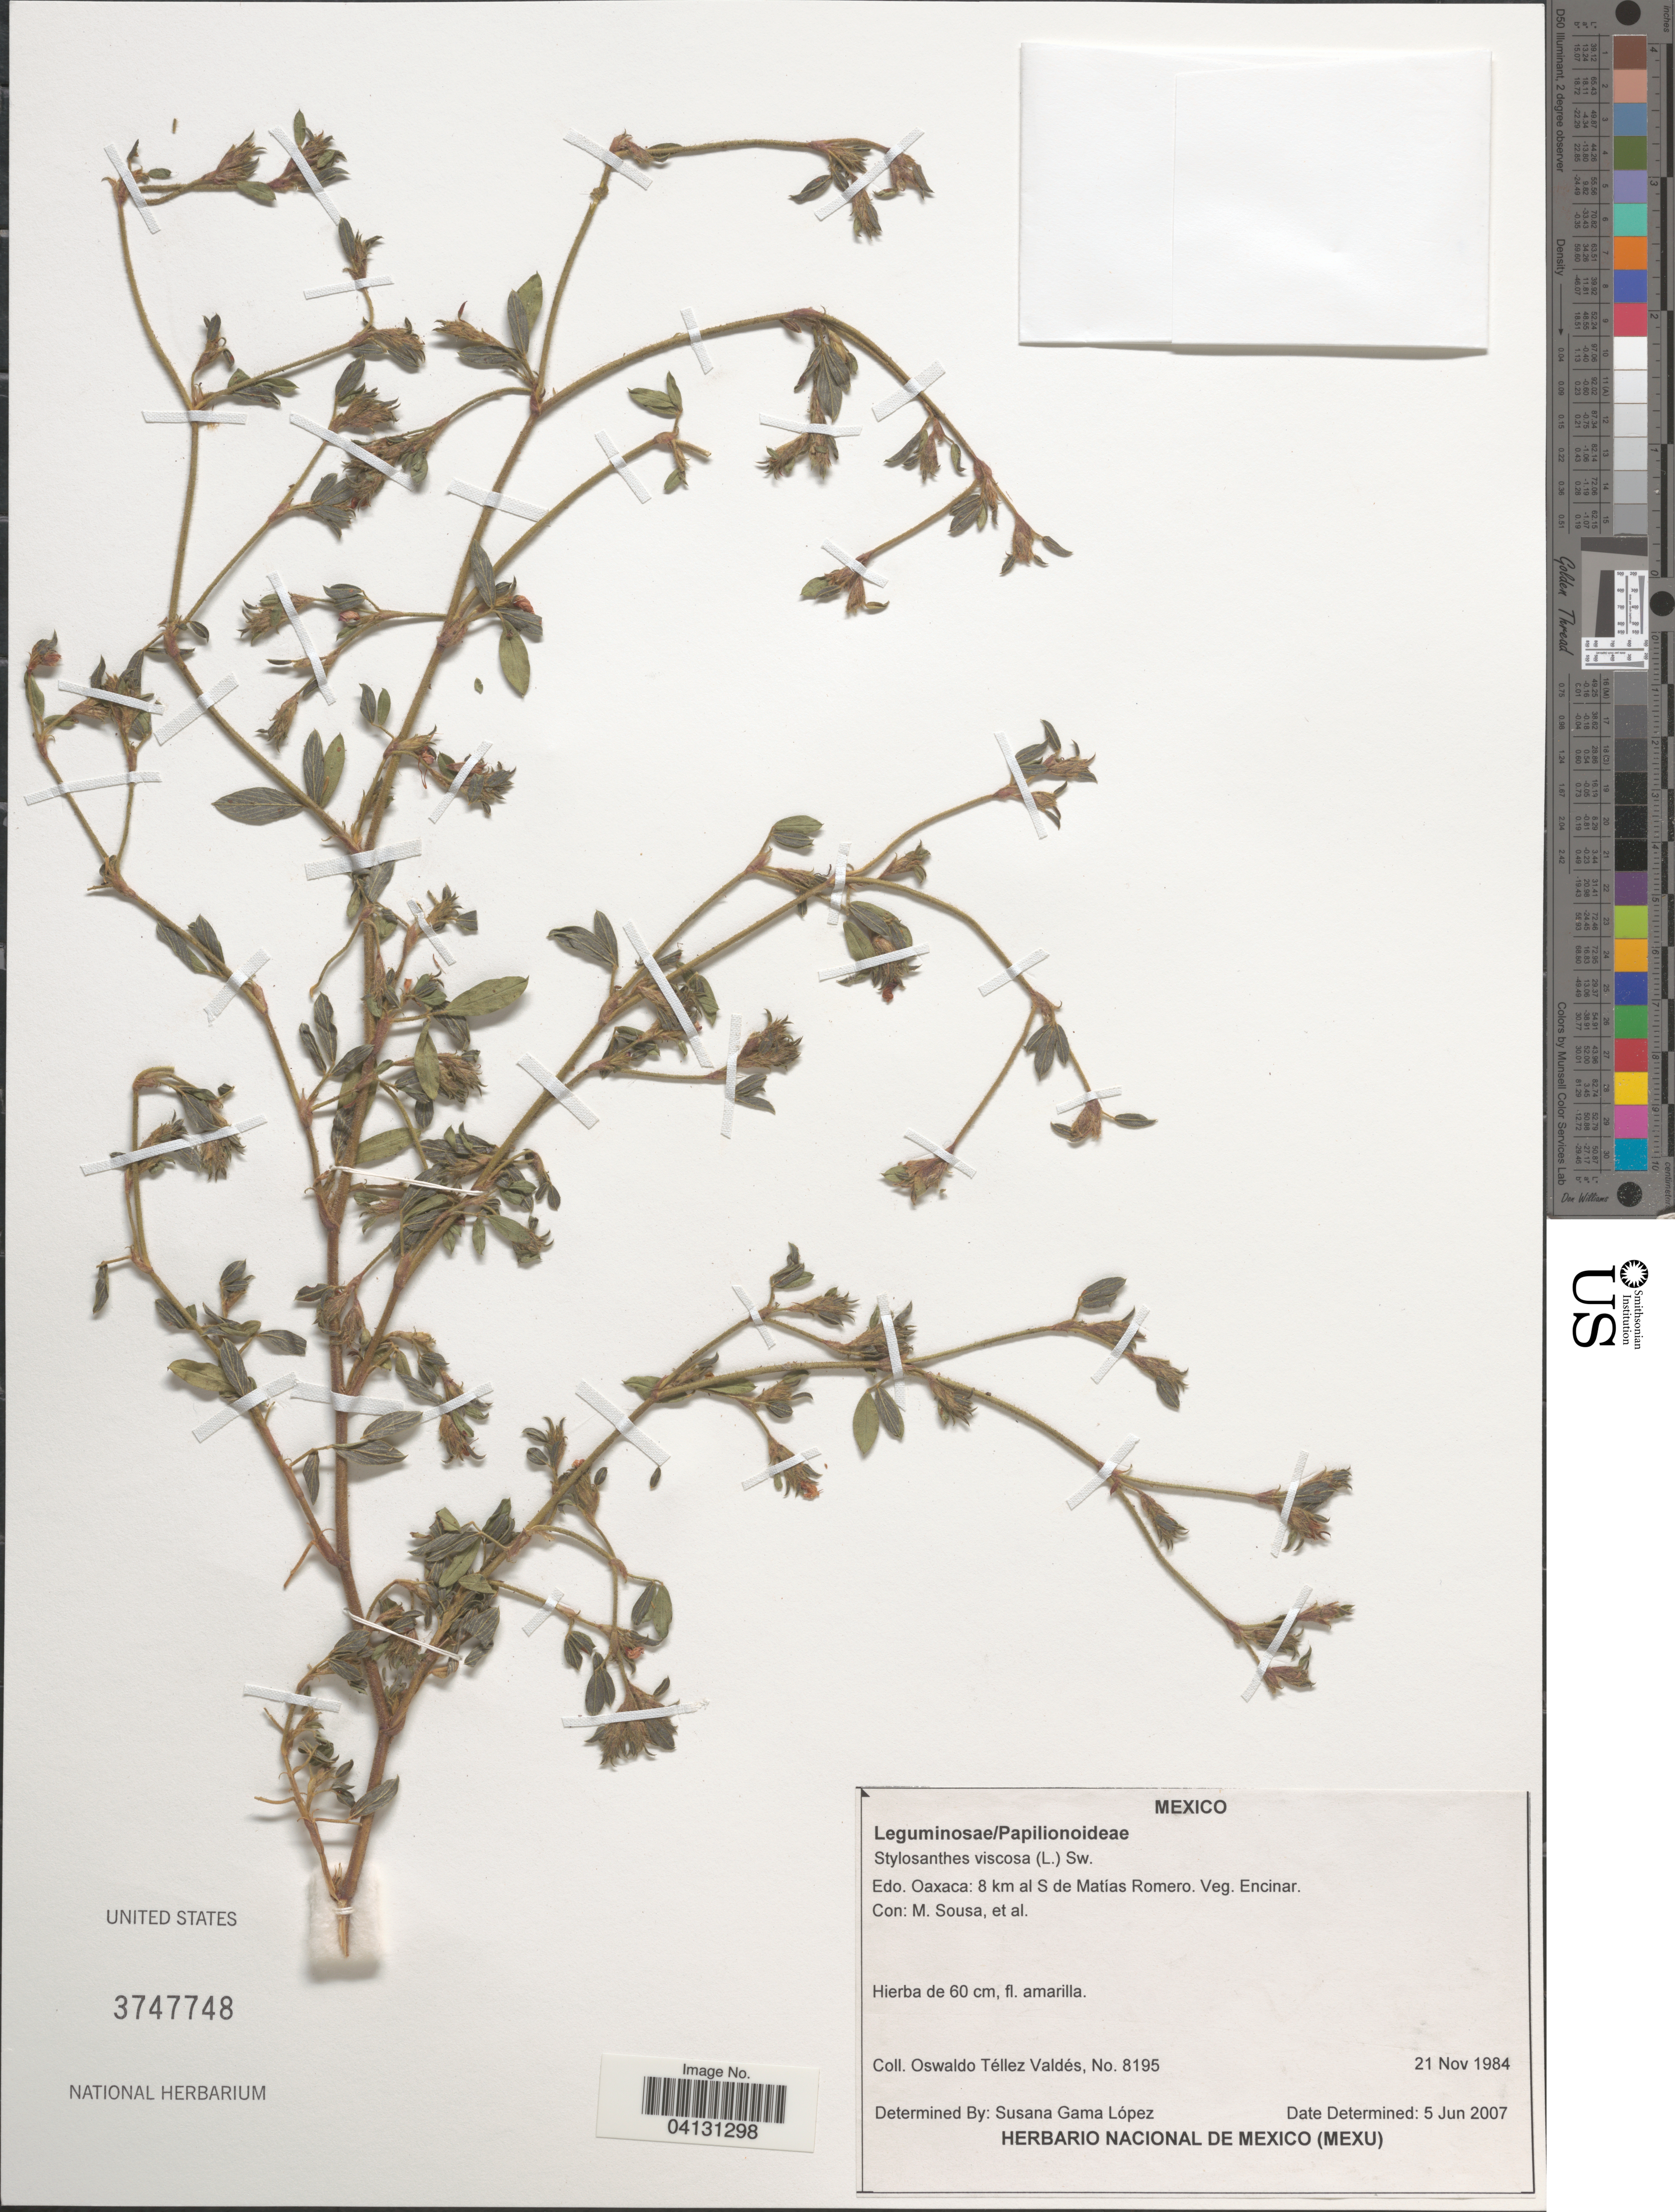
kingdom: Plantae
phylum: Tracheophyta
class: Magnoliopsida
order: Fabales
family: Fabaceae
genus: Stylosanthes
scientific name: Stylosanthes viscosa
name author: Sw.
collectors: O. Téllez V., M. Sousa & et al.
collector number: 8195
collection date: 1984-11-21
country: Mexico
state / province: Oaxaca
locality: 8 km al S de Matías Romero.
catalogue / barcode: US 3747748